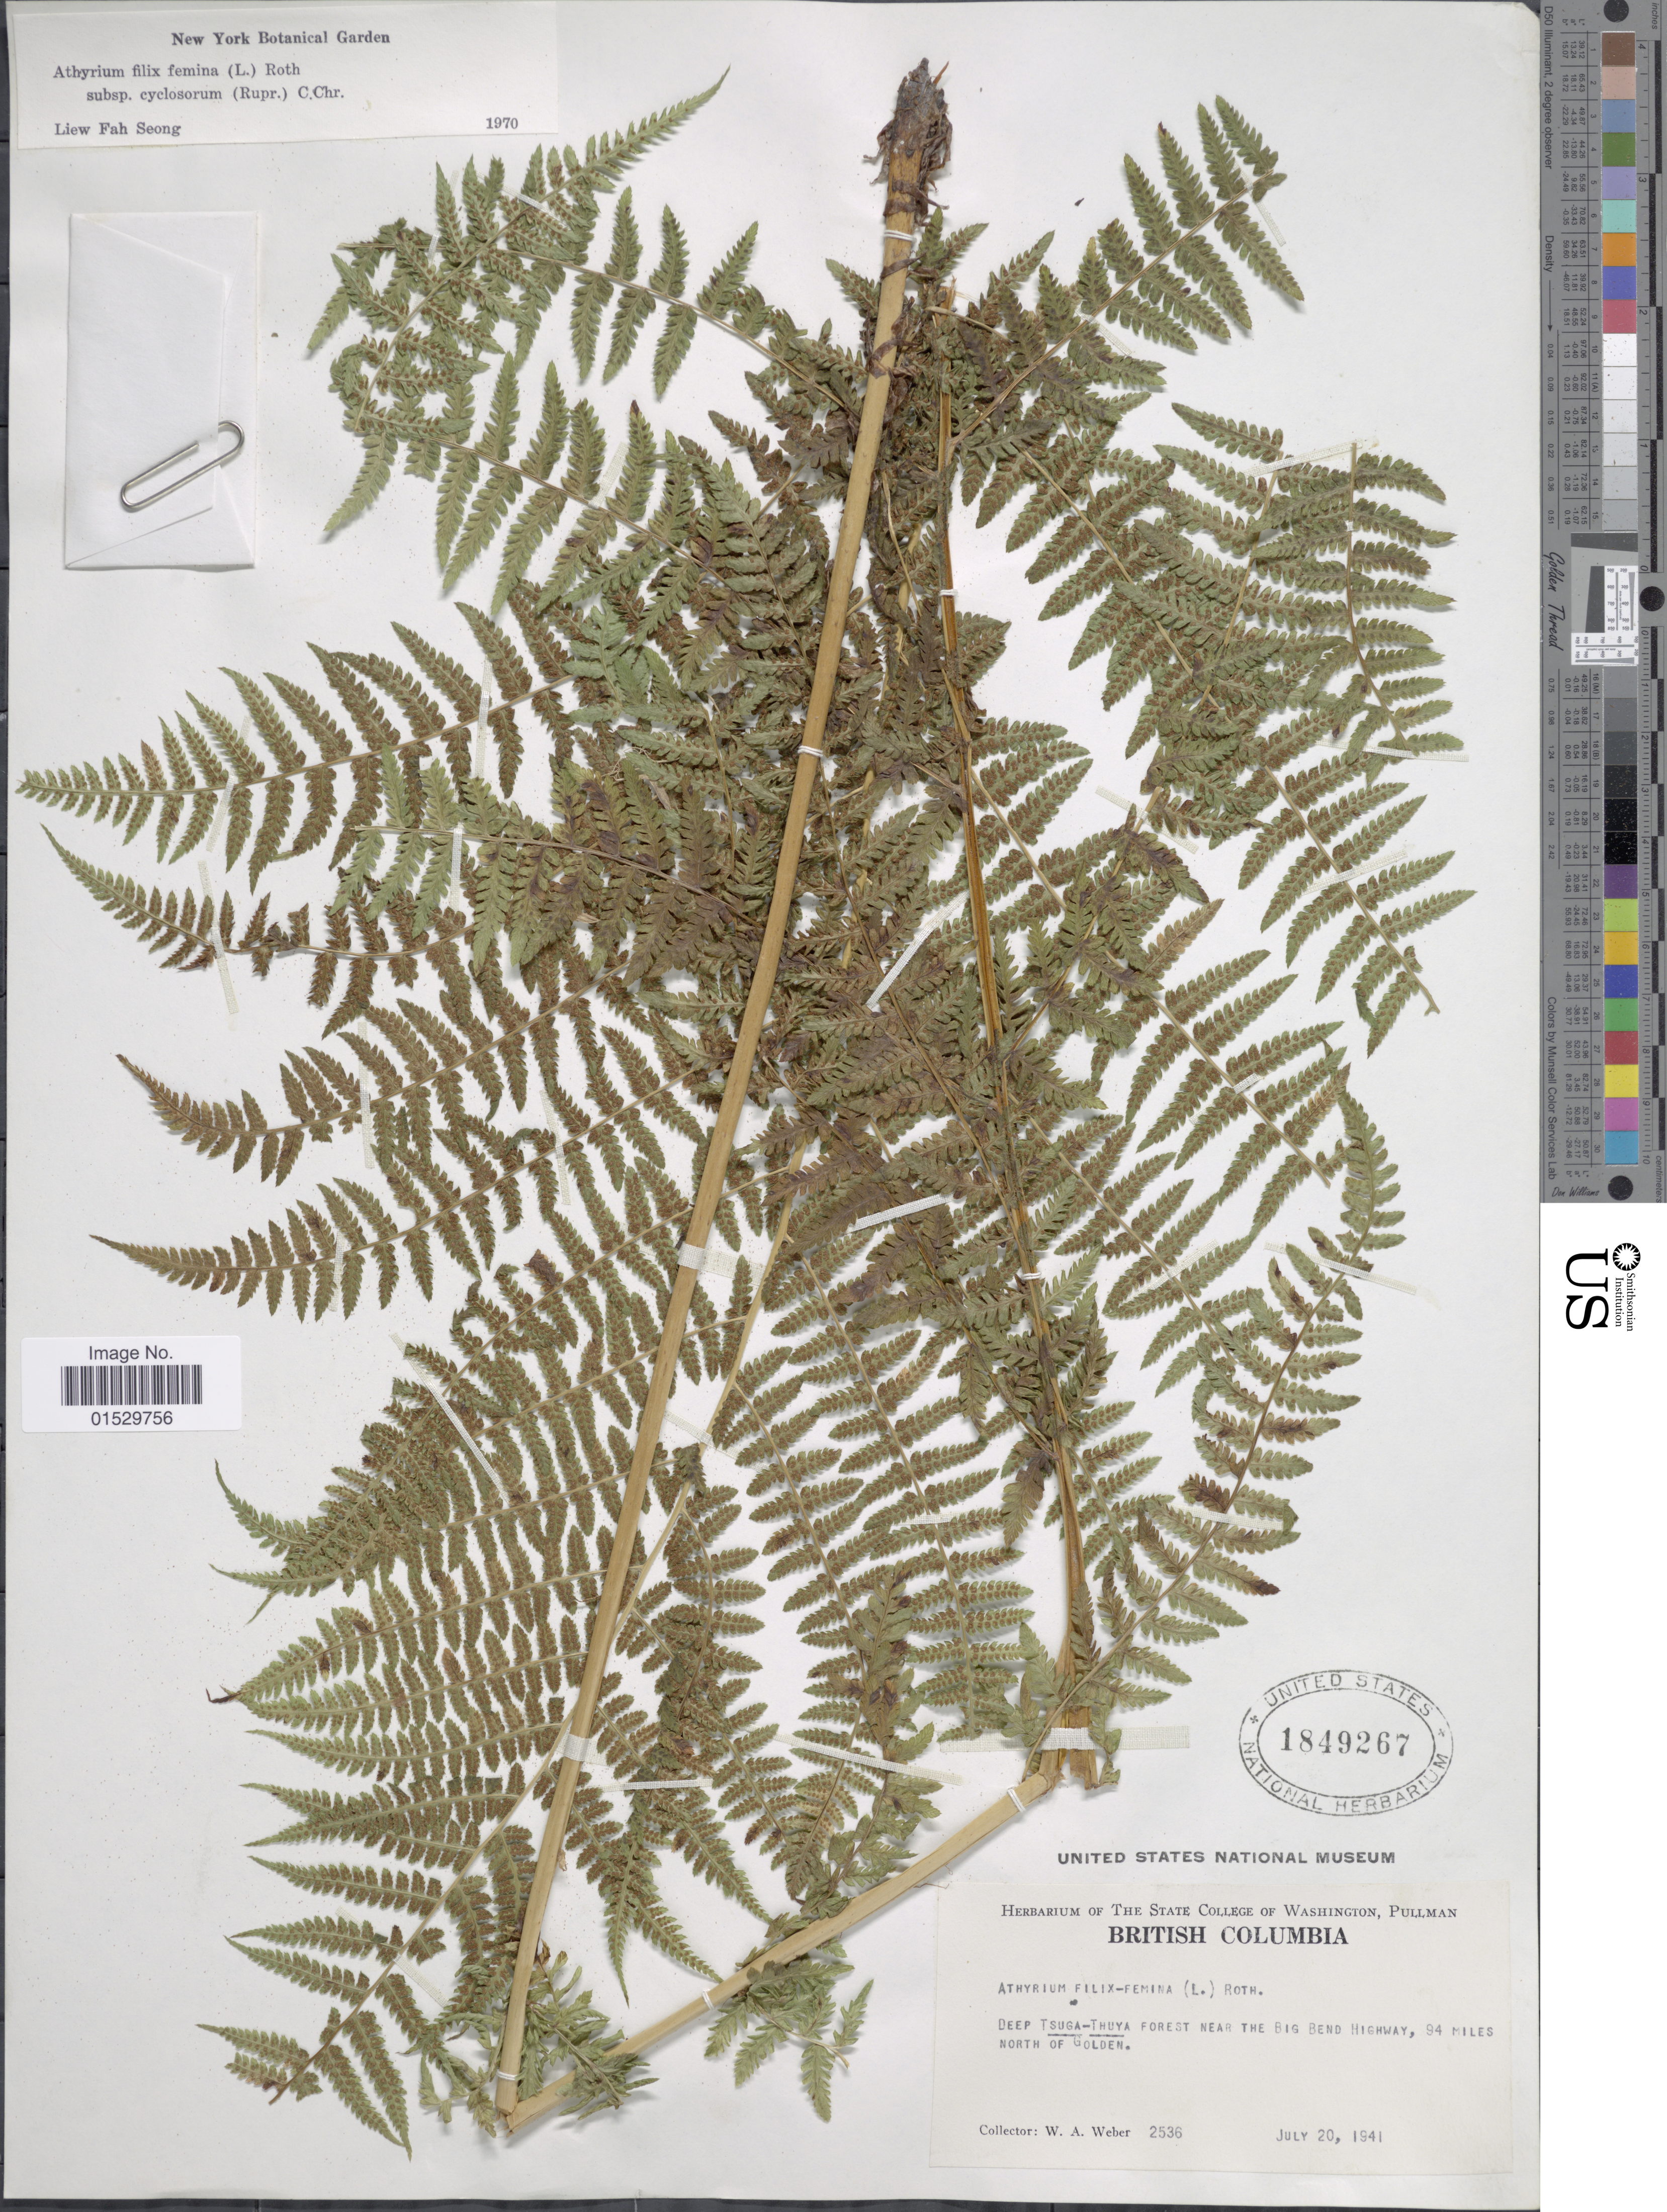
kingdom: Plantae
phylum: Tracheophyta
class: Polypodiopsida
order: Polypodiales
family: Athyriaceae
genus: Athyrium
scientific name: Athyrium filix-femina subsp. cyclosorum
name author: (Rupr.) C. Chr.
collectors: W. A. Weber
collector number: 2536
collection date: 1941-07-20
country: Canada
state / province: British Columbia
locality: Deep Tsuga-Thuya Forest near the Big Bend Highway, 94 miles north of Golden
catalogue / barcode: US 1849267